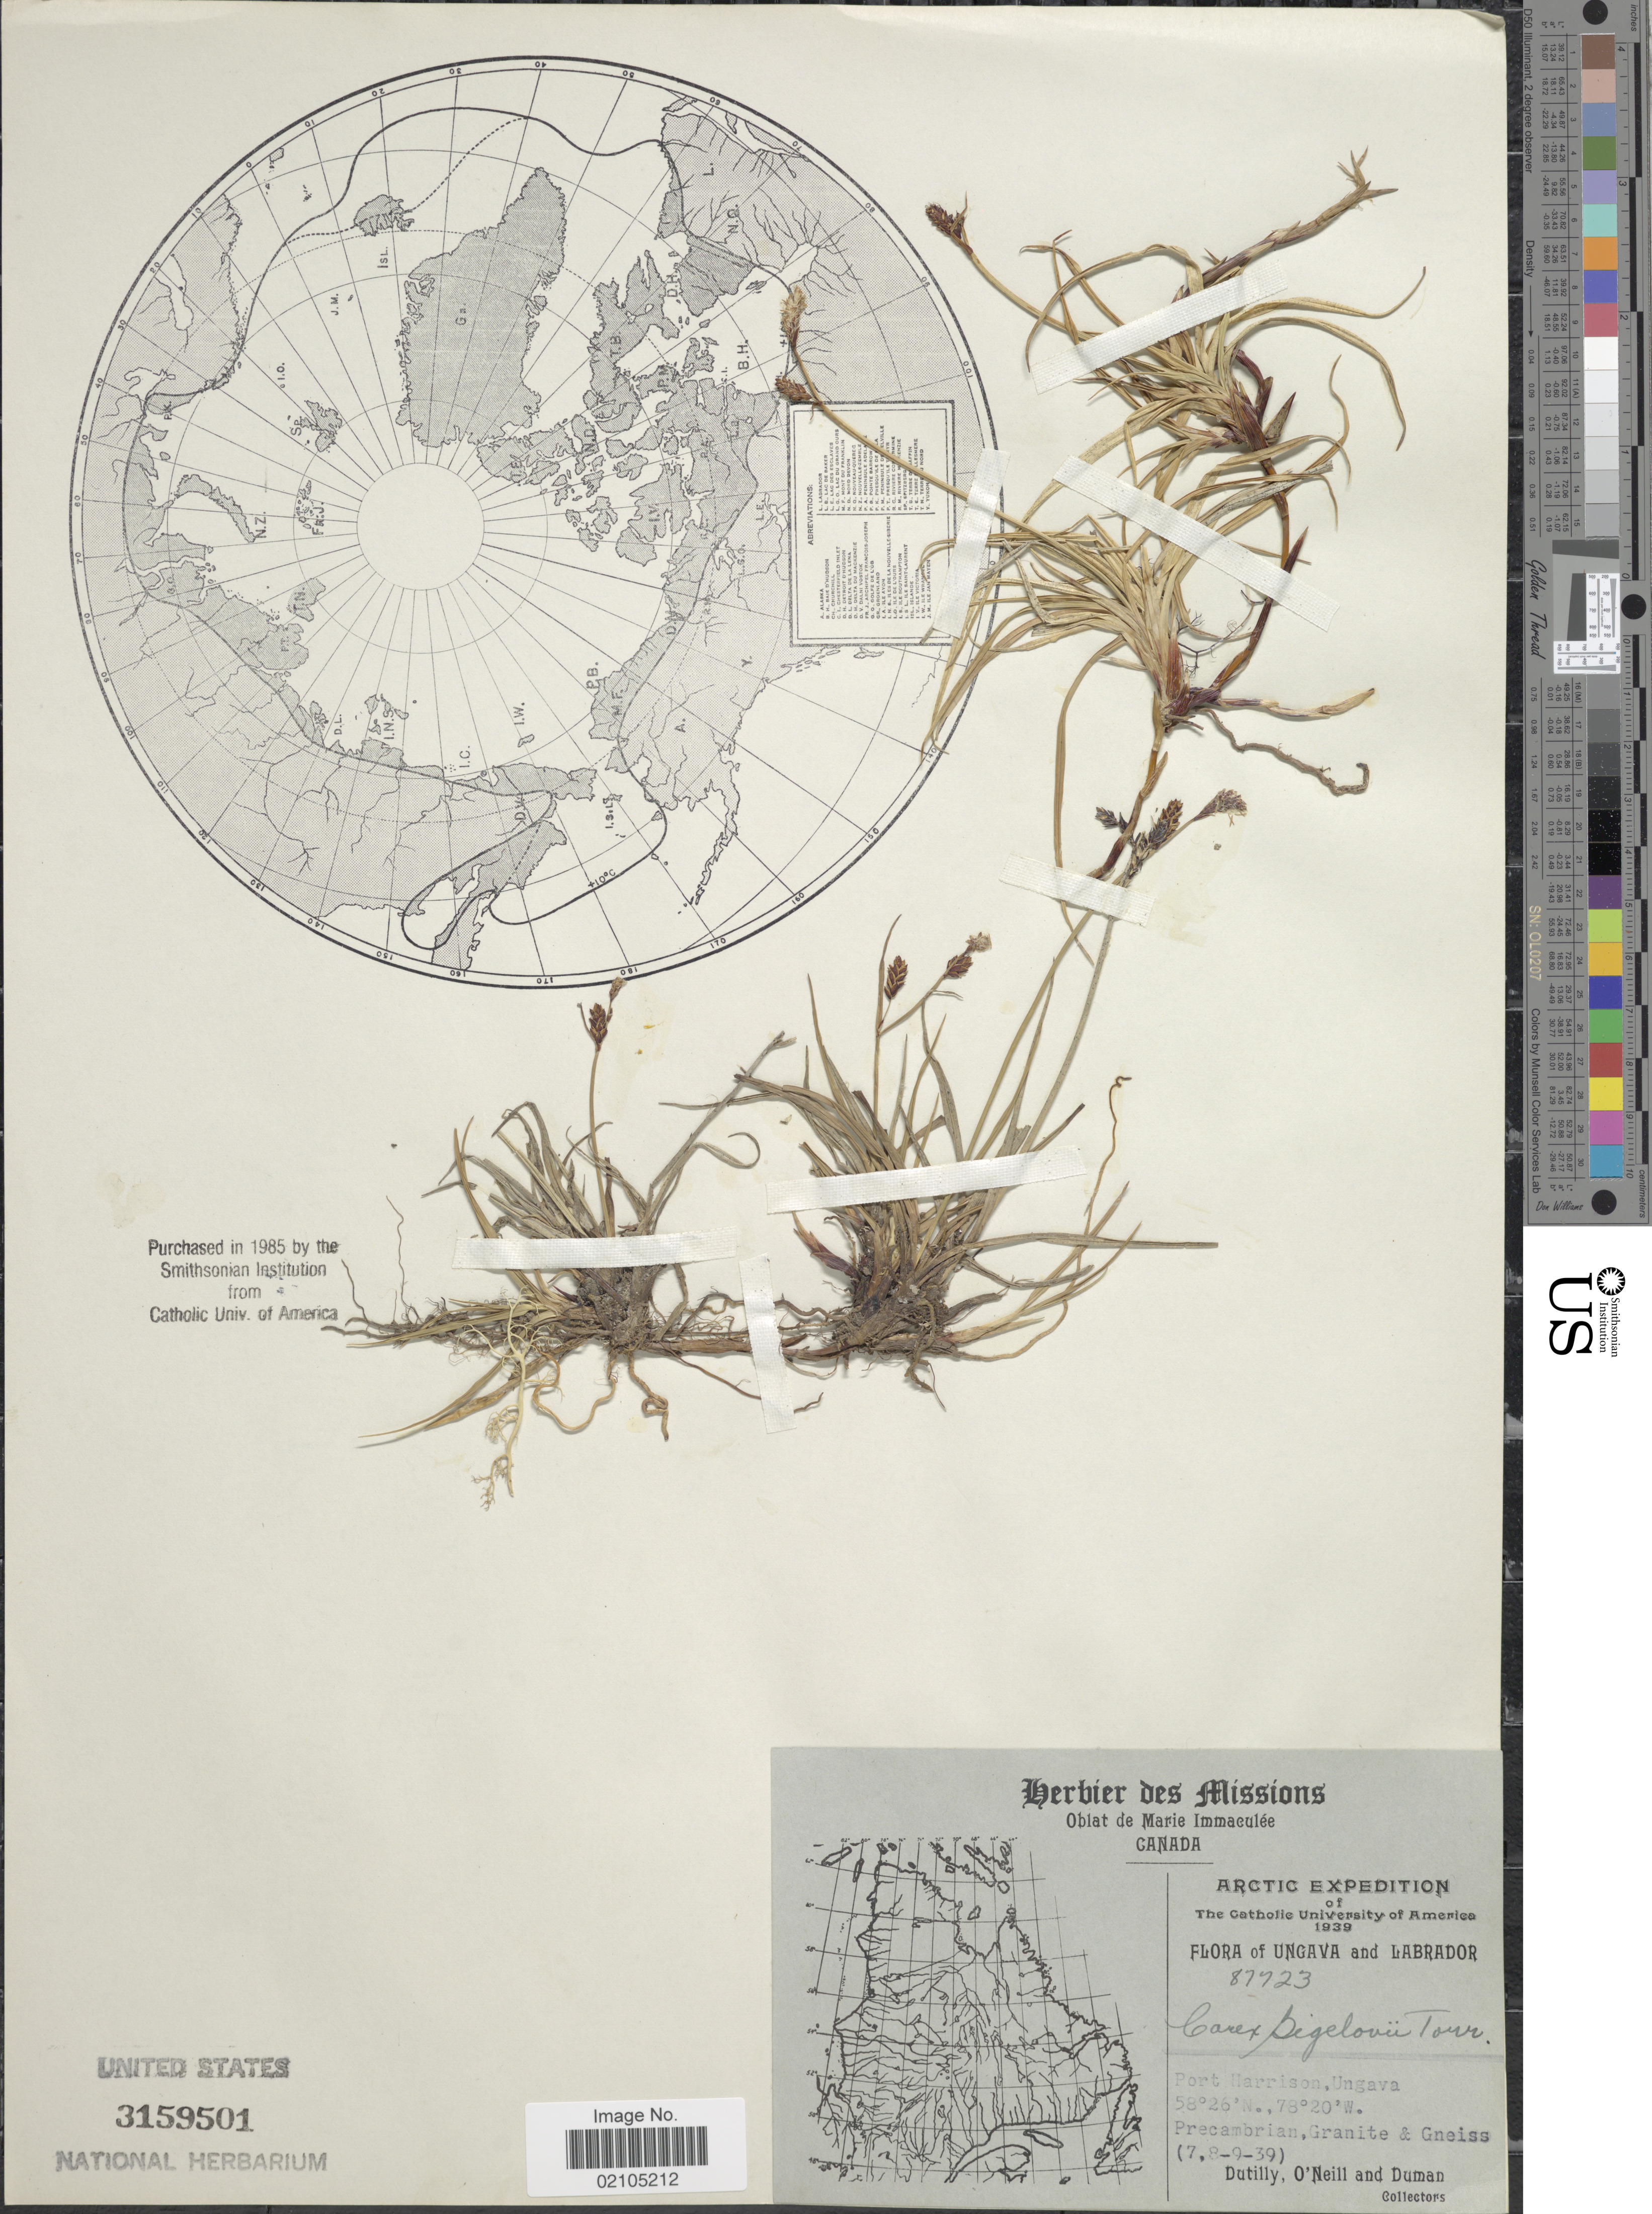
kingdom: Plantae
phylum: Tracheophyta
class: Liliopsida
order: Poales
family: Cyperaceae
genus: Carex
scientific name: Carex bigelowii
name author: Torr. ex Schwein.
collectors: -. Dutilly, -. O'Neill & -. Duman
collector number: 87723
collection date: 1939-09-07/1939-09-08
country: Canada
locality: Port Harrison, Ungava. Precambrian, Granite & Gneiss. Arctic.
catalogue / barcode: US 3159501